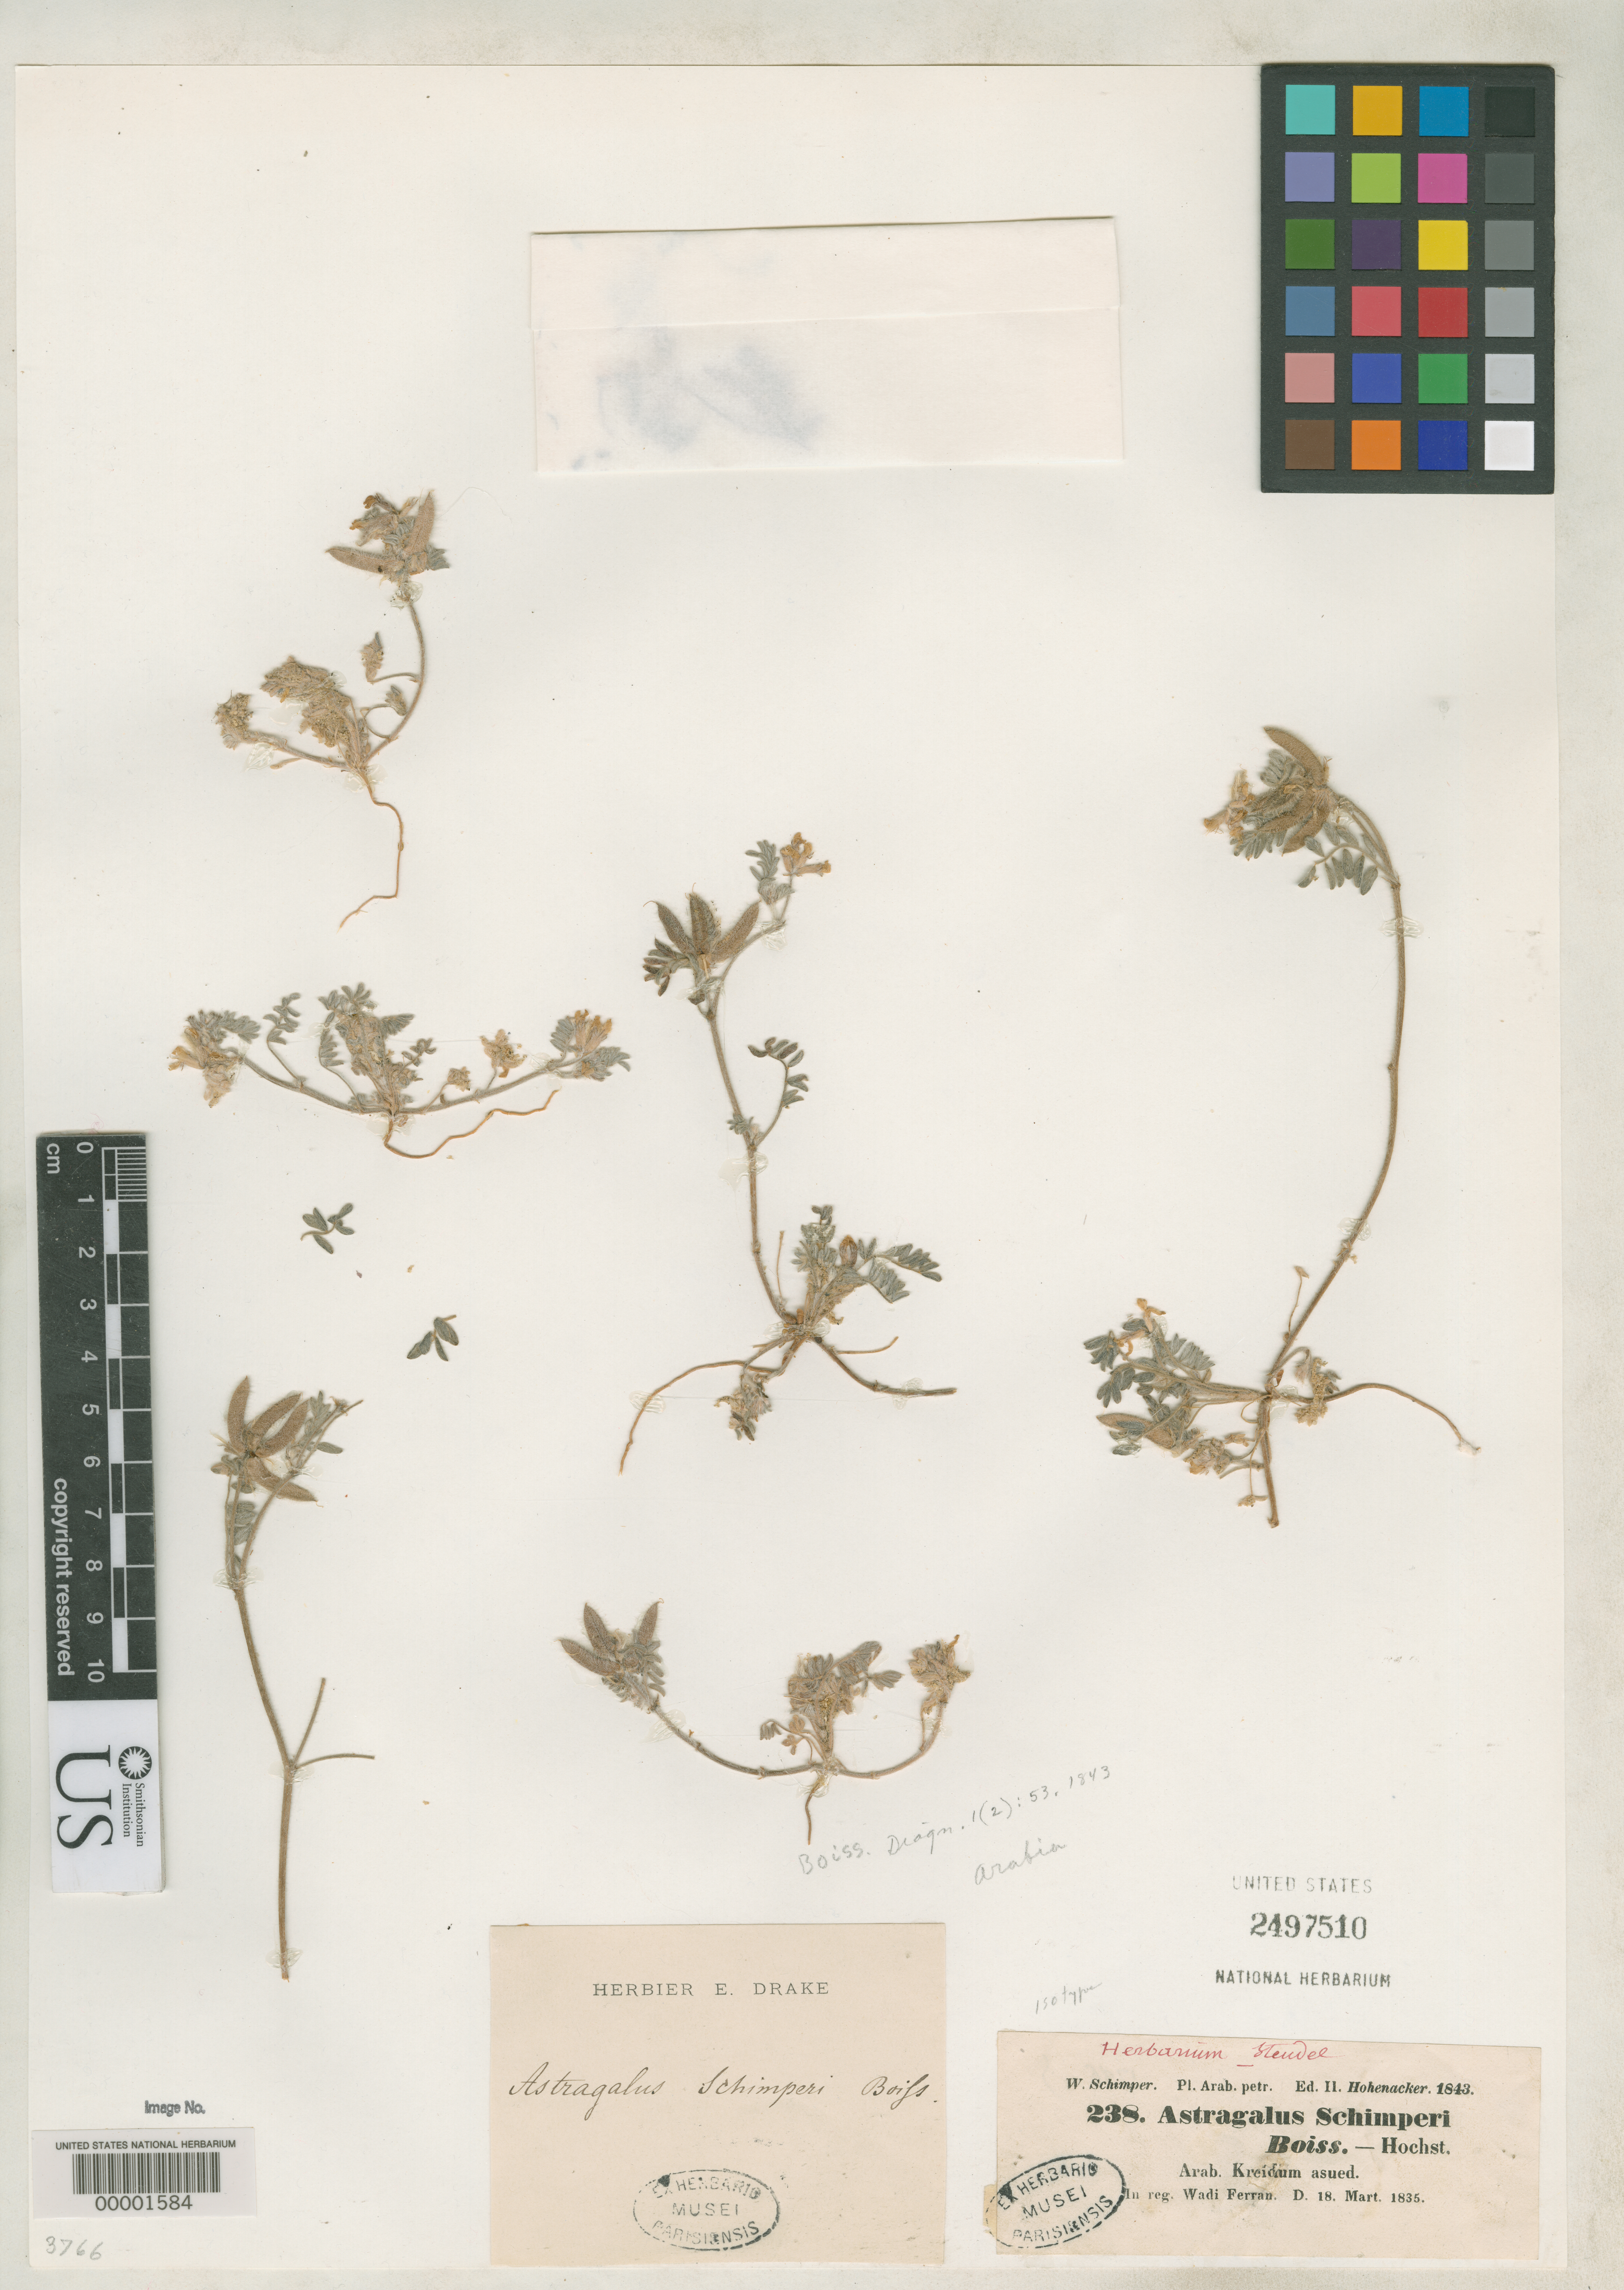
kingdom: Plantae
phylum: Tracheophyta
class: Magnoliopsida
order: Fabales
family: Fabaceae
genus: Astragalus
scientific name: Astragalus schimperi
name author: Boiss.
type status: Isotype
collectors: W. P. Schimper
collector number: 238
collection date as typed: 18 Mar 1835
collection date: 1835-03-18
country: Egypt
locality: Arab. petr. [Arabi Petraea, probably Sinai Peninsula]. In reg, Wadi Ferran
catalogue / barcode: US 2497510